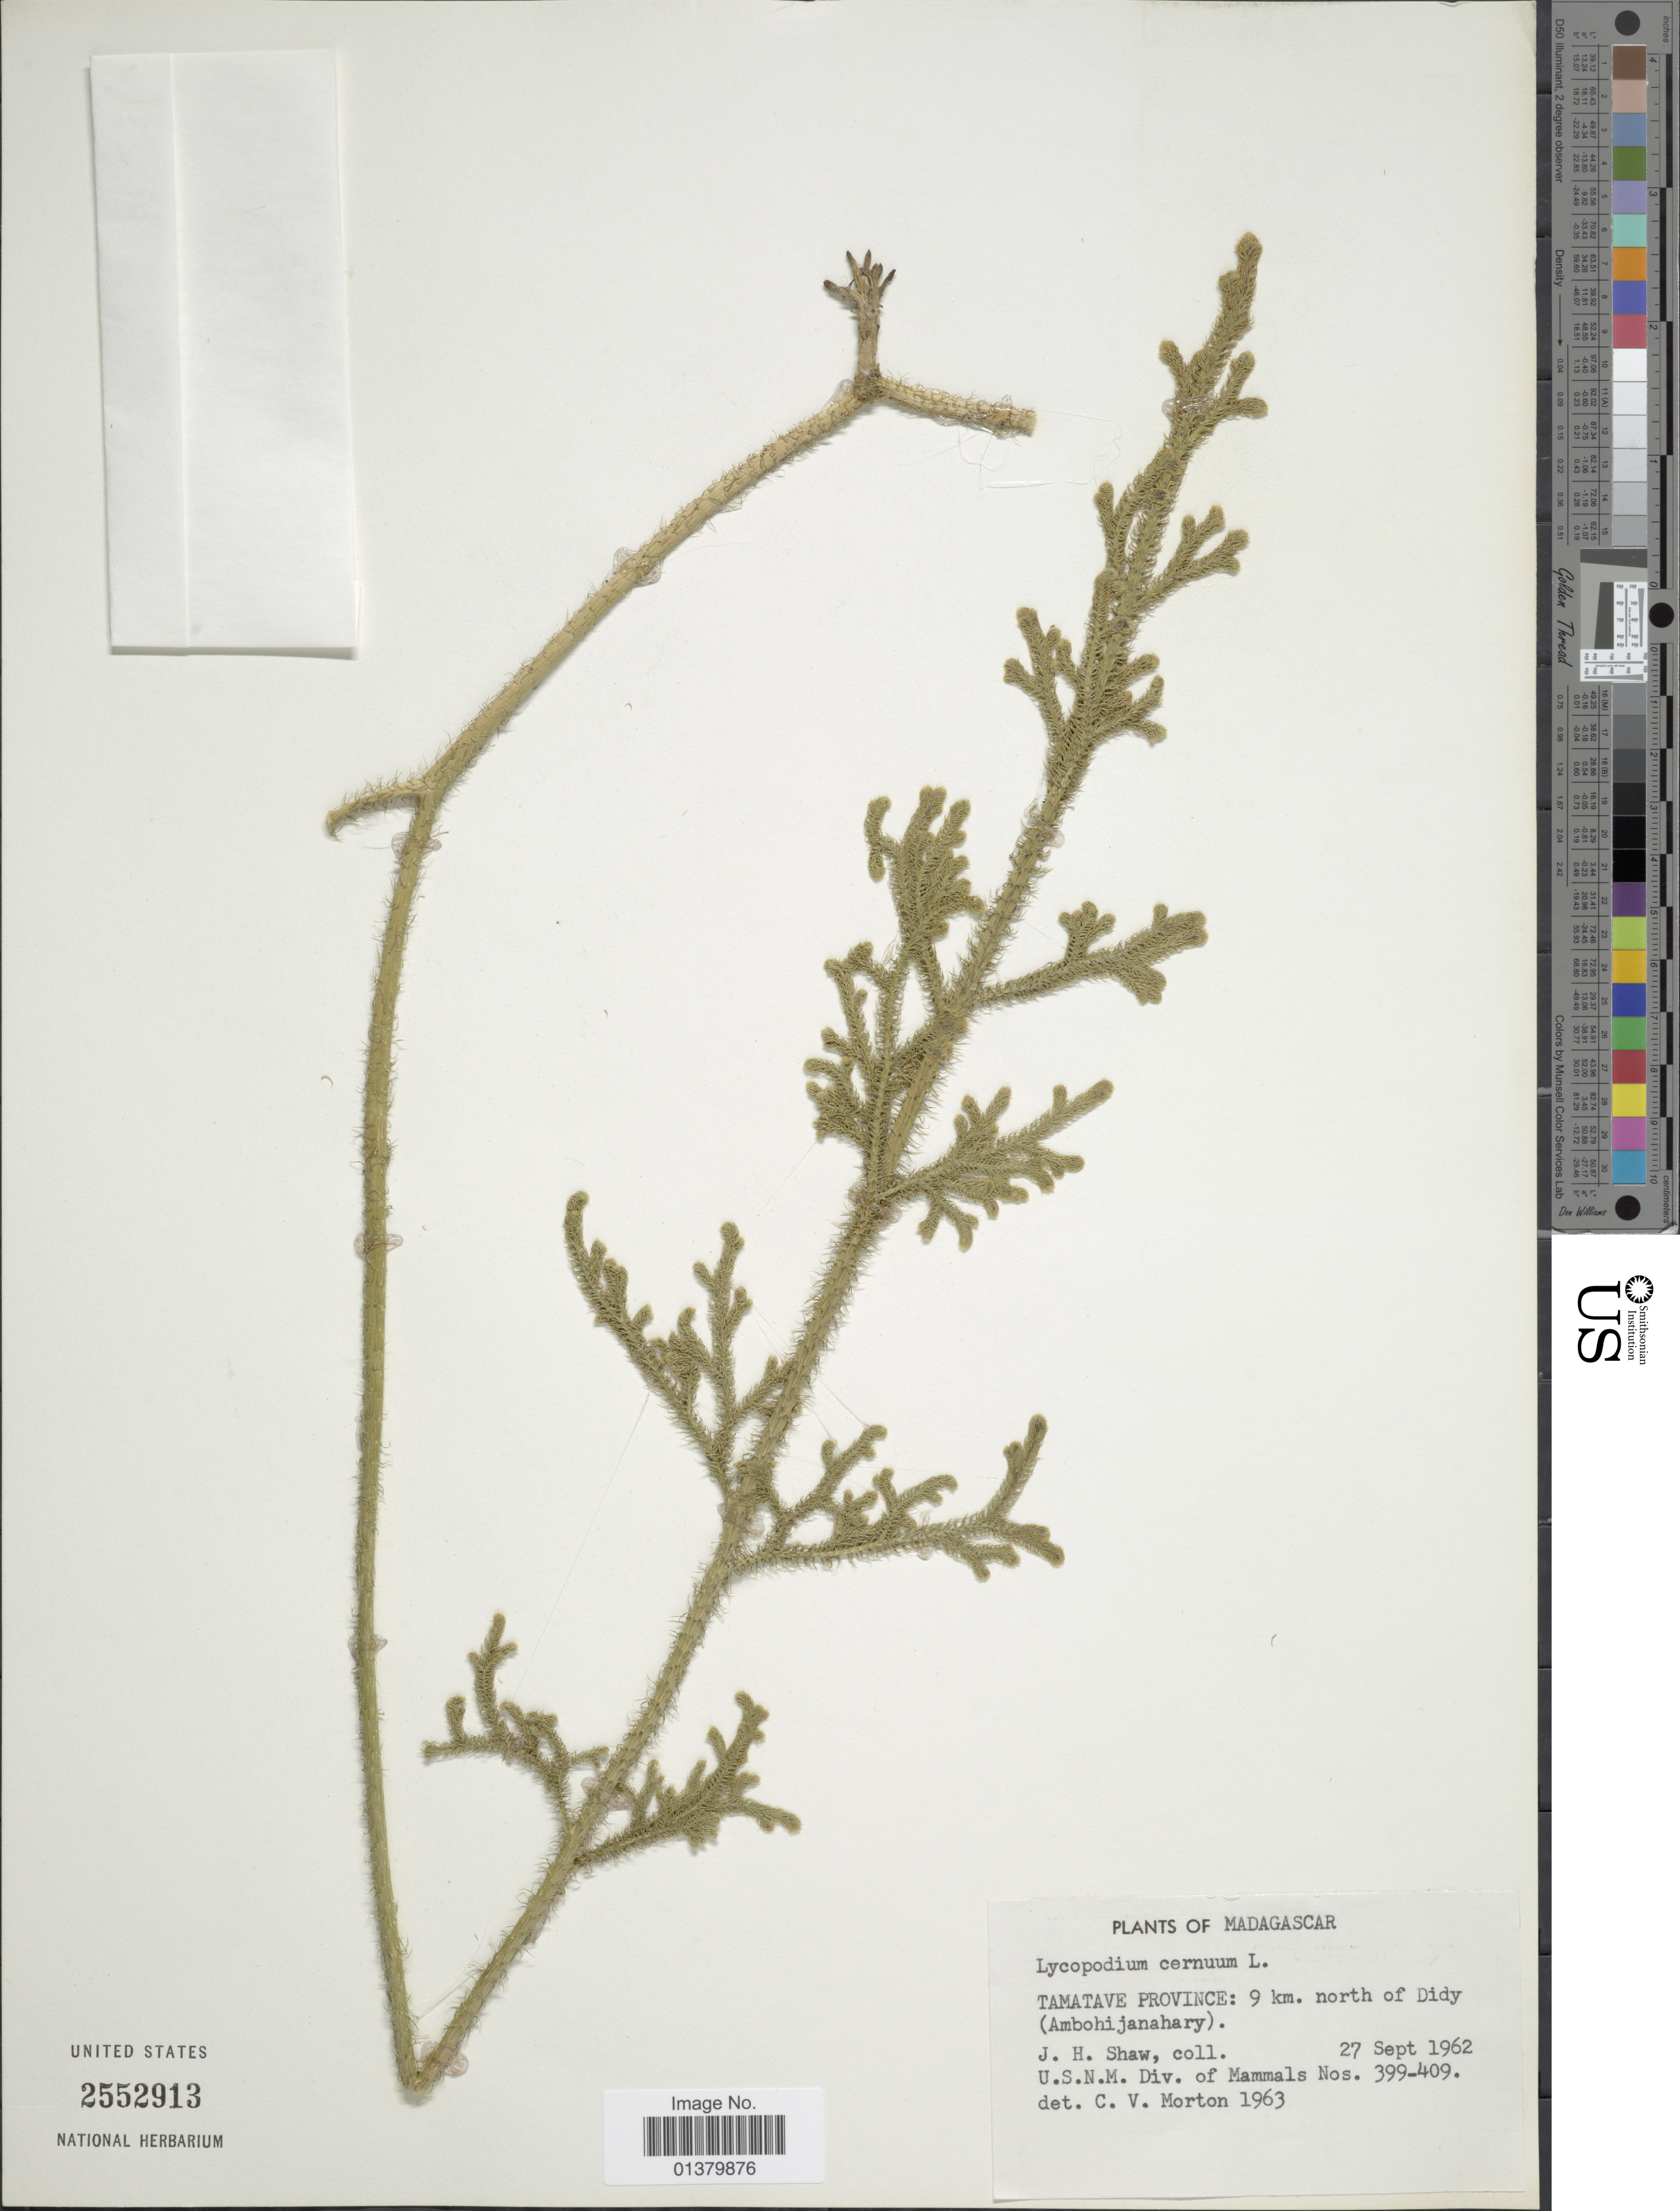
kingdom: Plantae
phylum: Tracheophyta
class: Lycopodiopsida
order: Lycopodiales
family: Lycopodiaceae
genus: Palhinhaea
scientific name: Palhinhaea cernua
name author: (L.) Vasc. & Franco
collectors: J. H. Shaw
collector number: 399-409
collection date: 1962-09-27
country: Madagascar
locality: Tamatave Province: 9 km. north of Didy (Amohijanahary)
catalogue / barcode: US 2552913